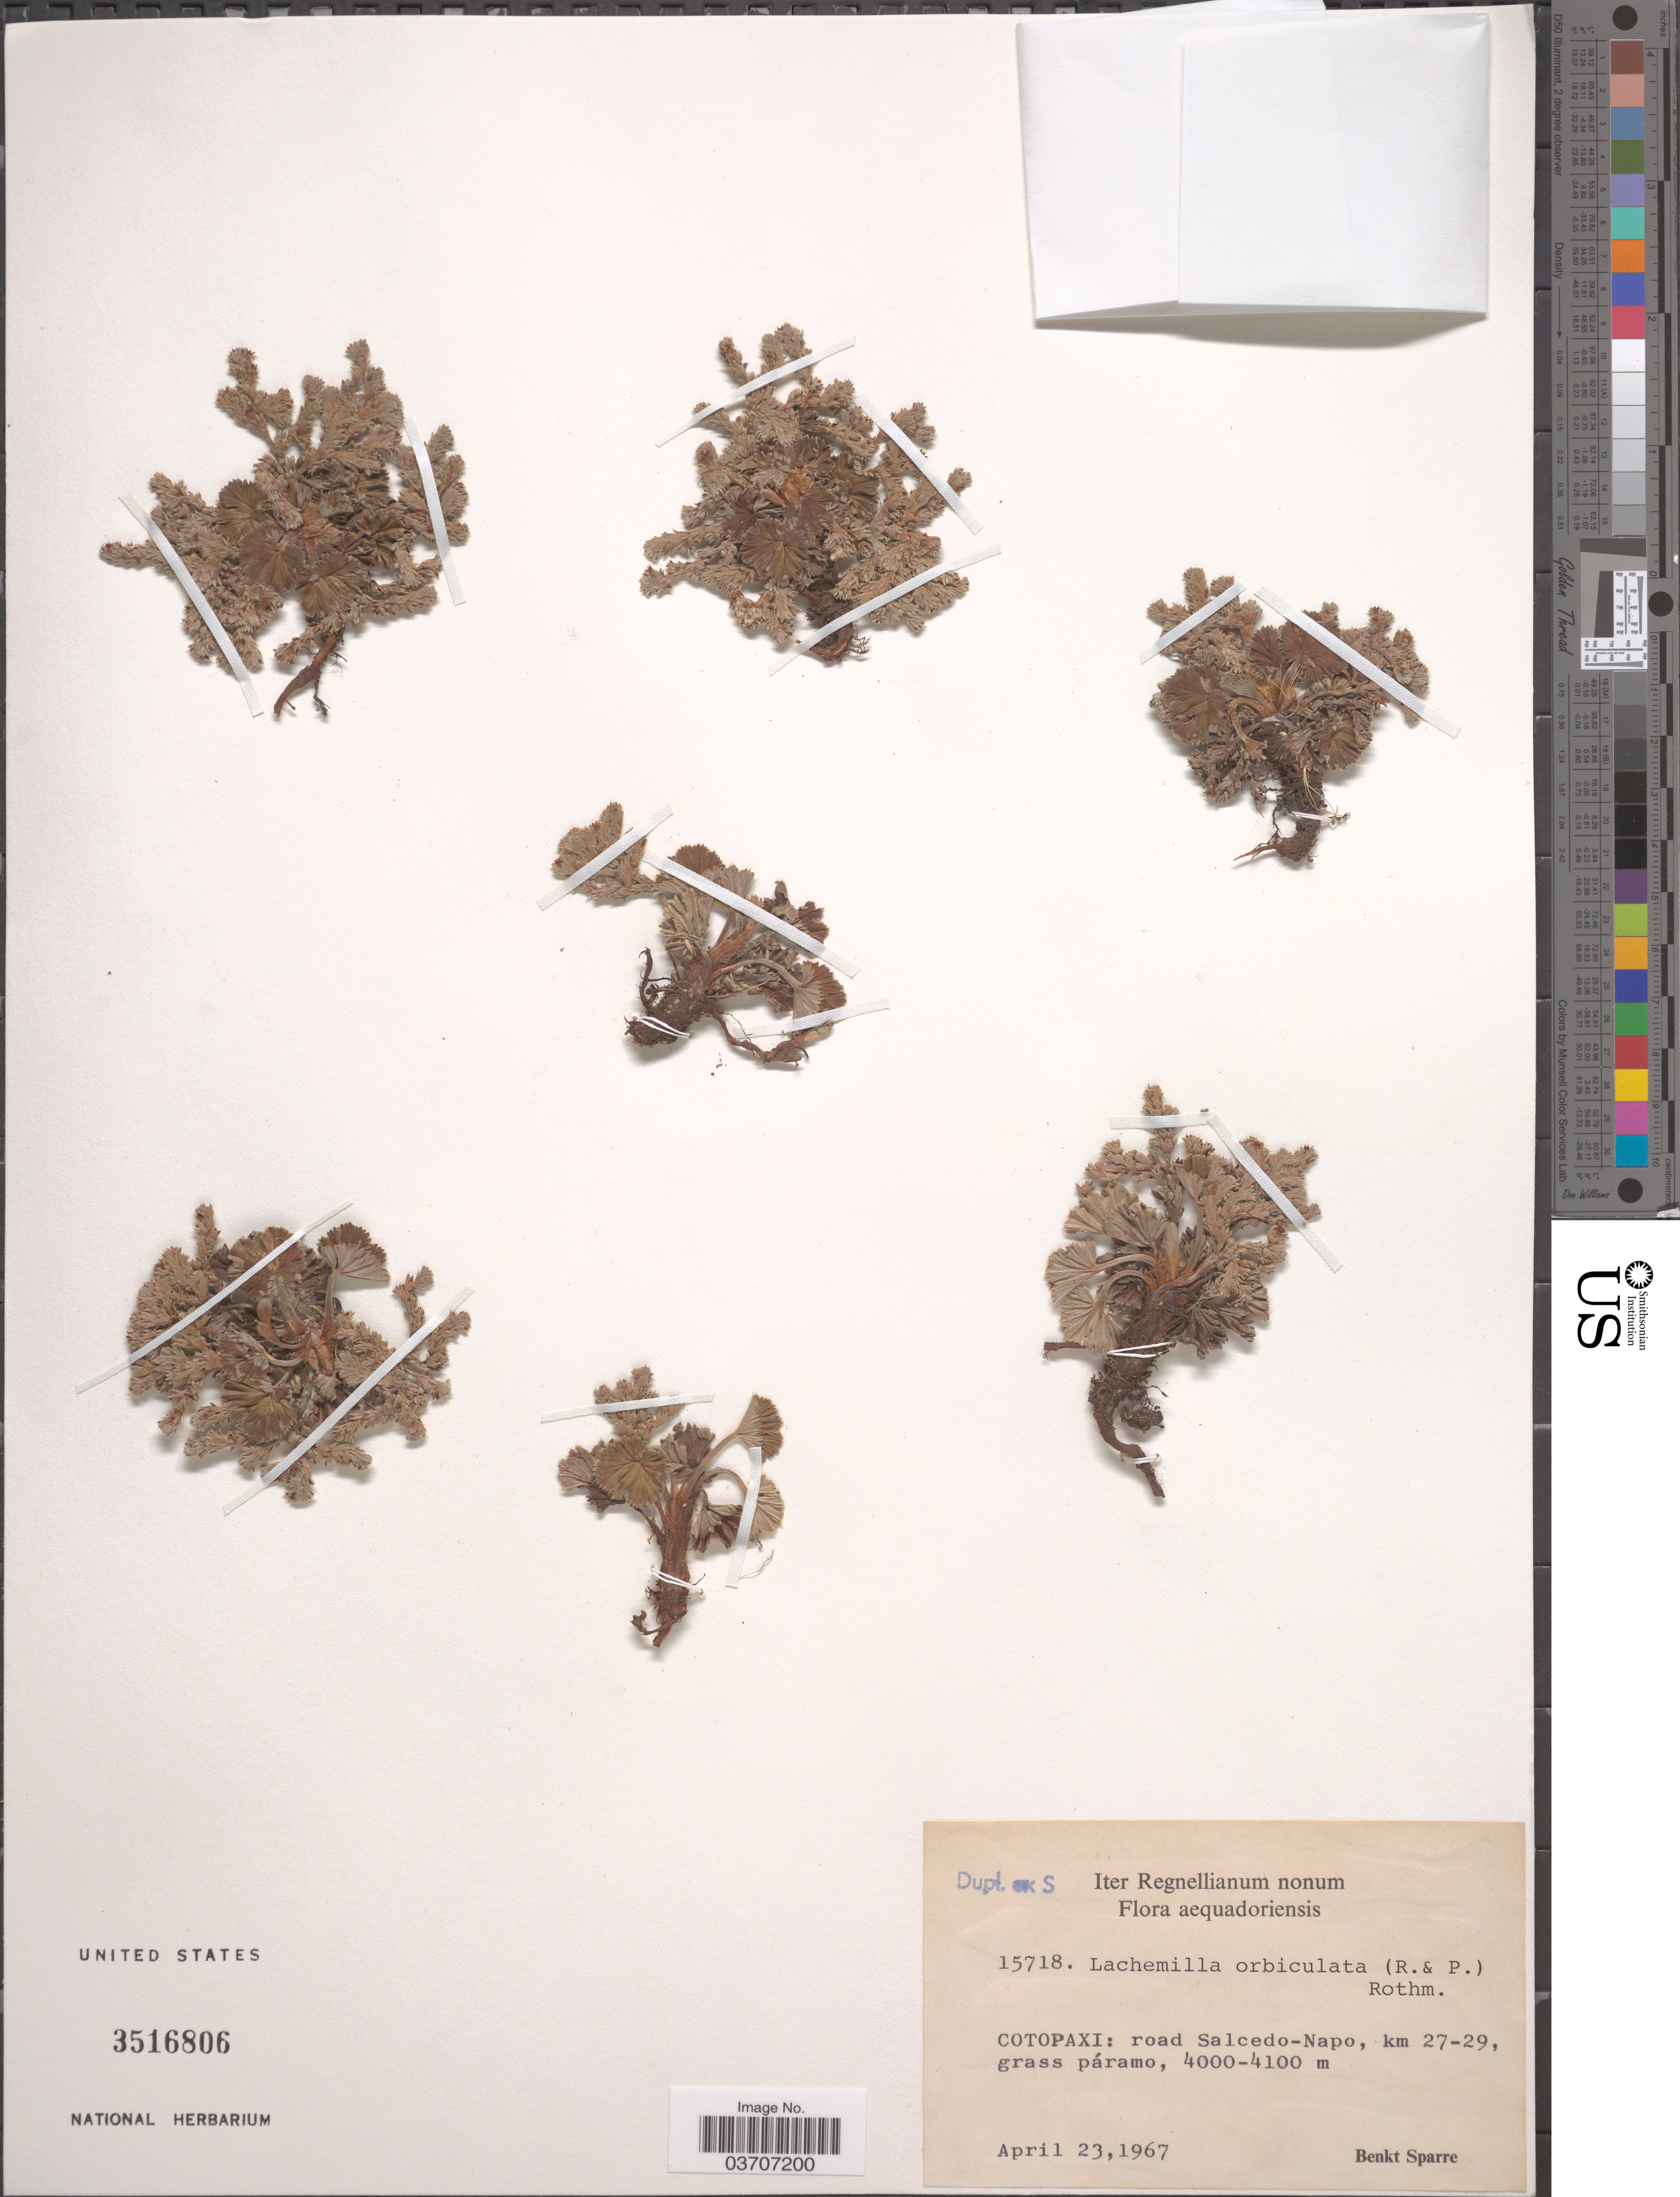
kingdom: Plantae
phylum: Tracheophyta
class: Magnoliopsida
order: Rosales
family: Rosaceae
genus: Lachemilla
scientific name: Lachemilla orbiculata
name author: (Ruiz & Pav.) Rydb.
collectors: B. Sparre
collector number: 15718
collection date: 1967-04-23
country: Ecuador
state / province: Cotopaxi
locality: Road Salcedo-Napo, km 27-29.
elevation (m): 4000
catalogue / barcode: US 3516806